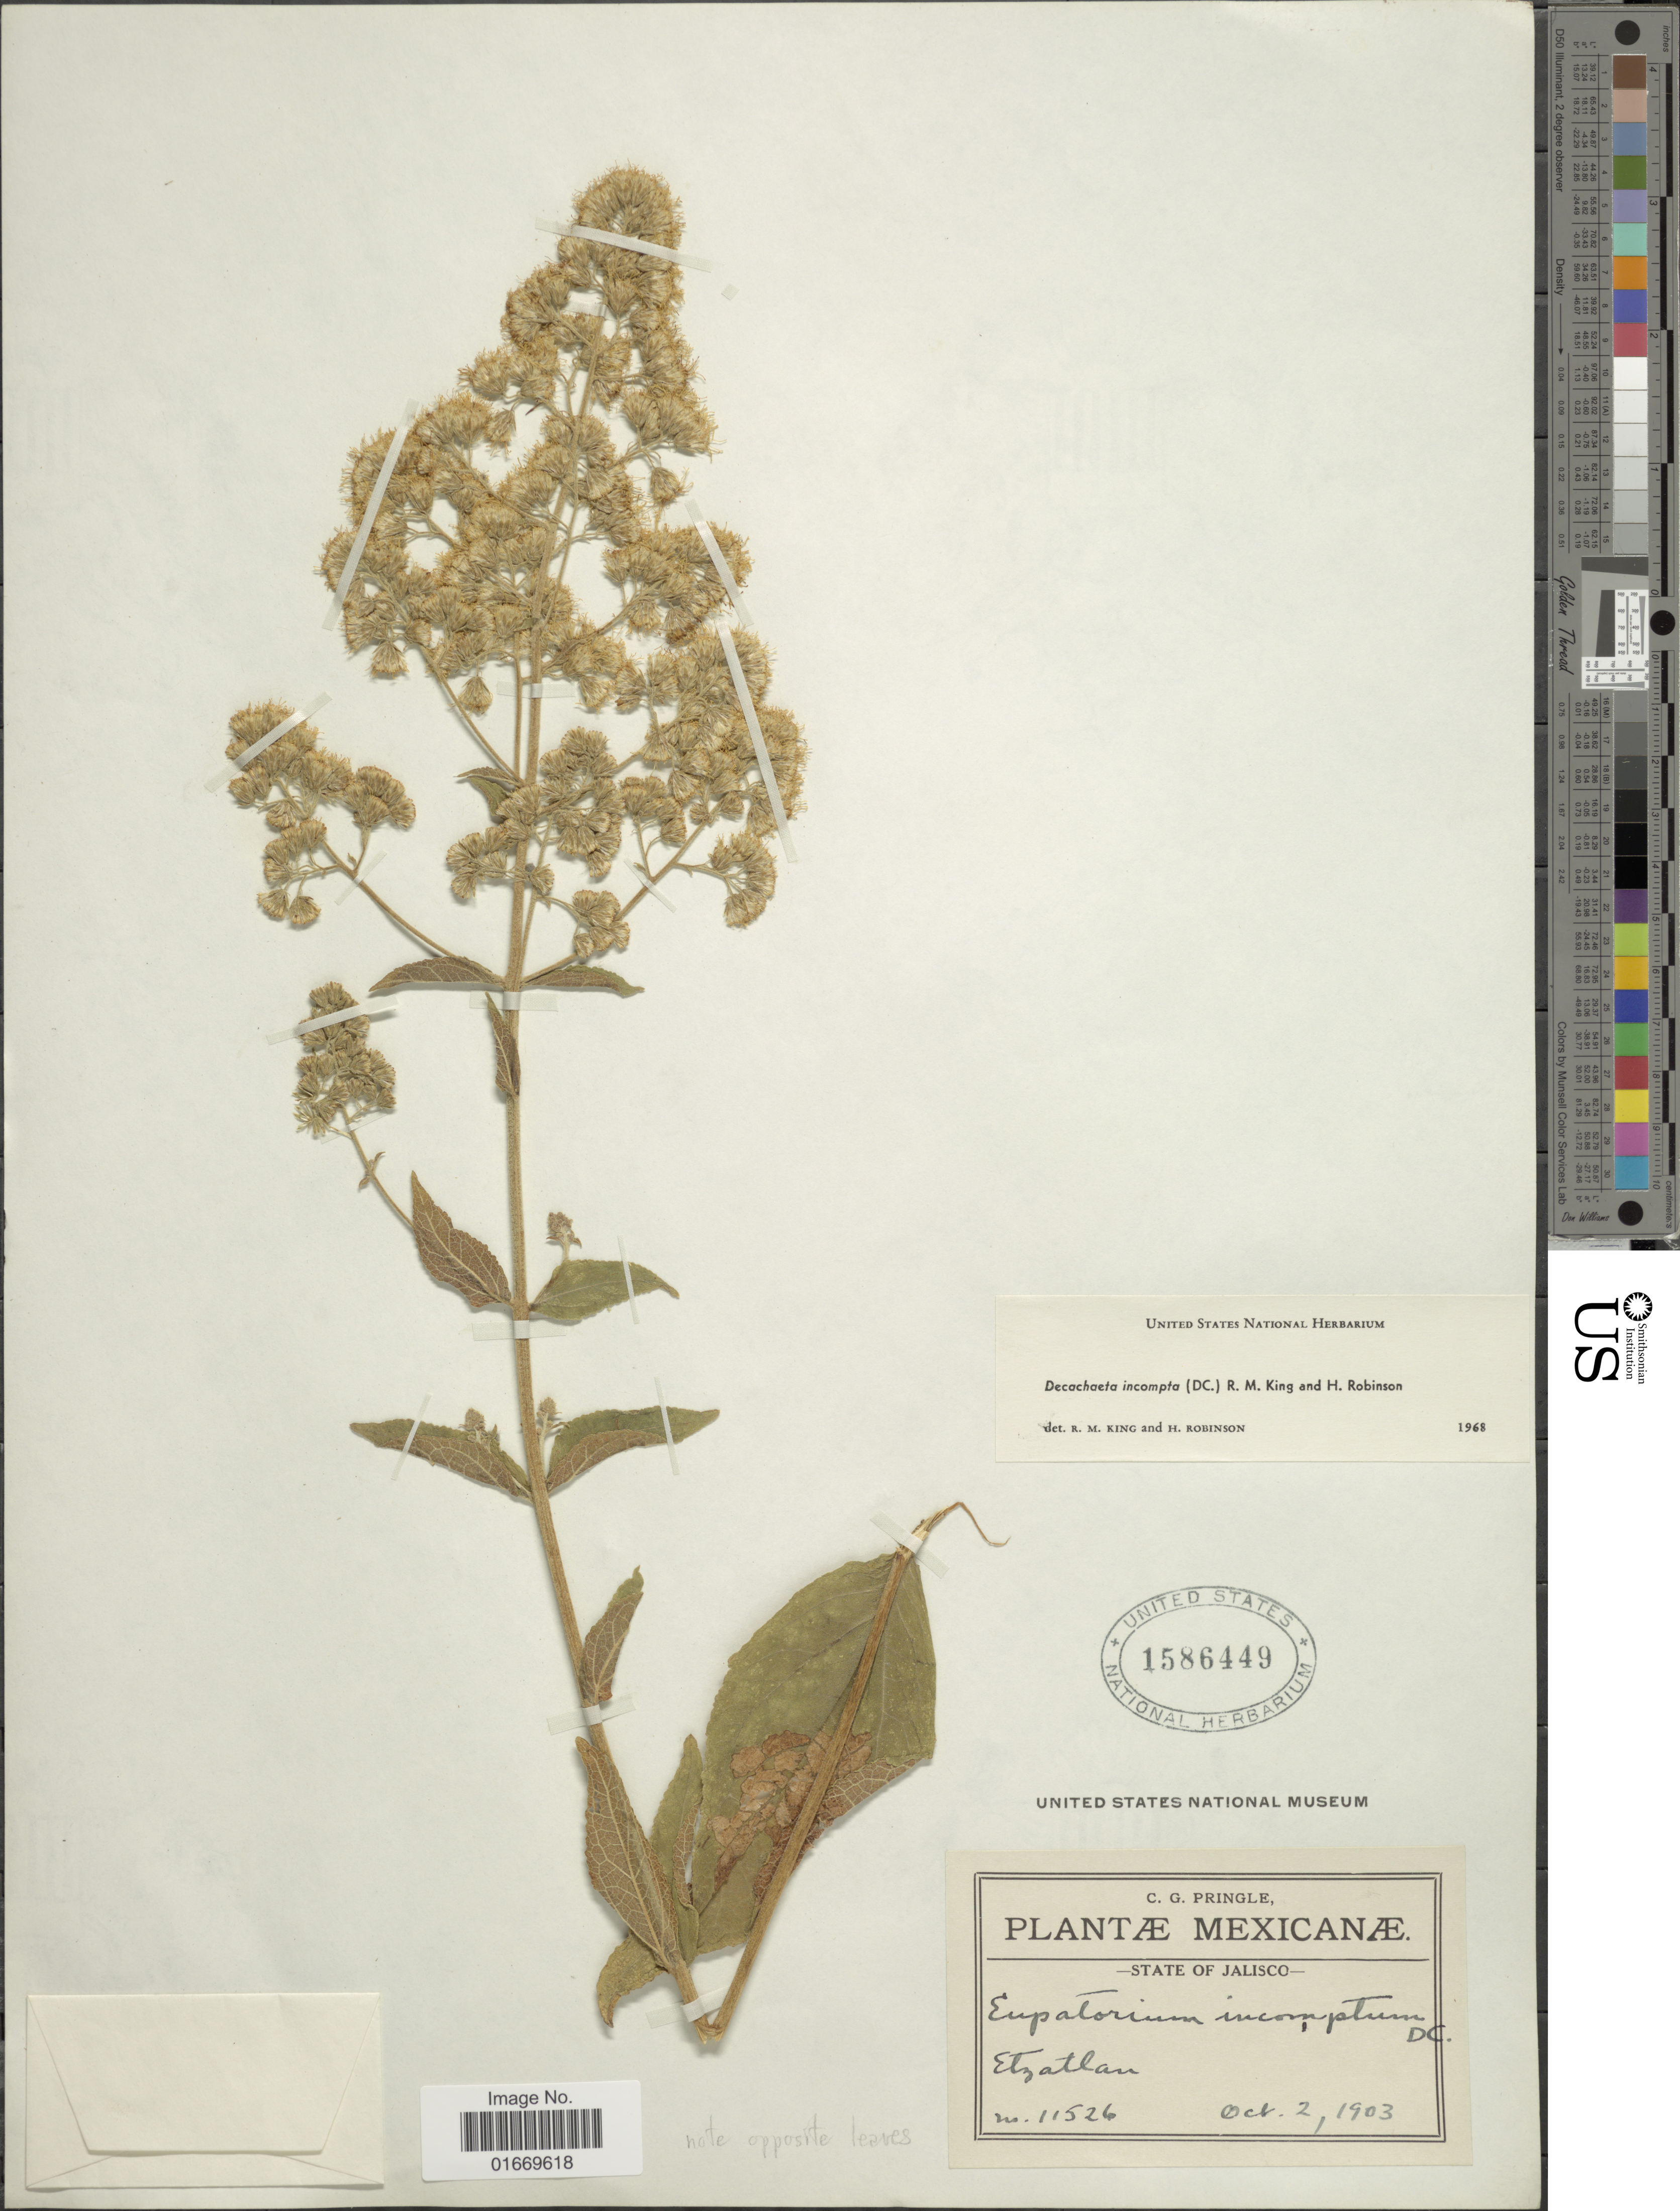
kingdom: Plantae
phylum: Tracheophyta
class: Magnoliopsida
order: Asterales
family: Asteraceae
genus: Decachaeta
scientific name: Decachaeta incompta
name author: (DC.) R.M. King & H. Rob.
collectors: C. G. Pringle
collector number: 11526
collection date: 1903-10-02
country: Mexico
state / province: Jalisco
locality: State of Jalisco. Etzatlan.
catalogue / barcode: US 1586449